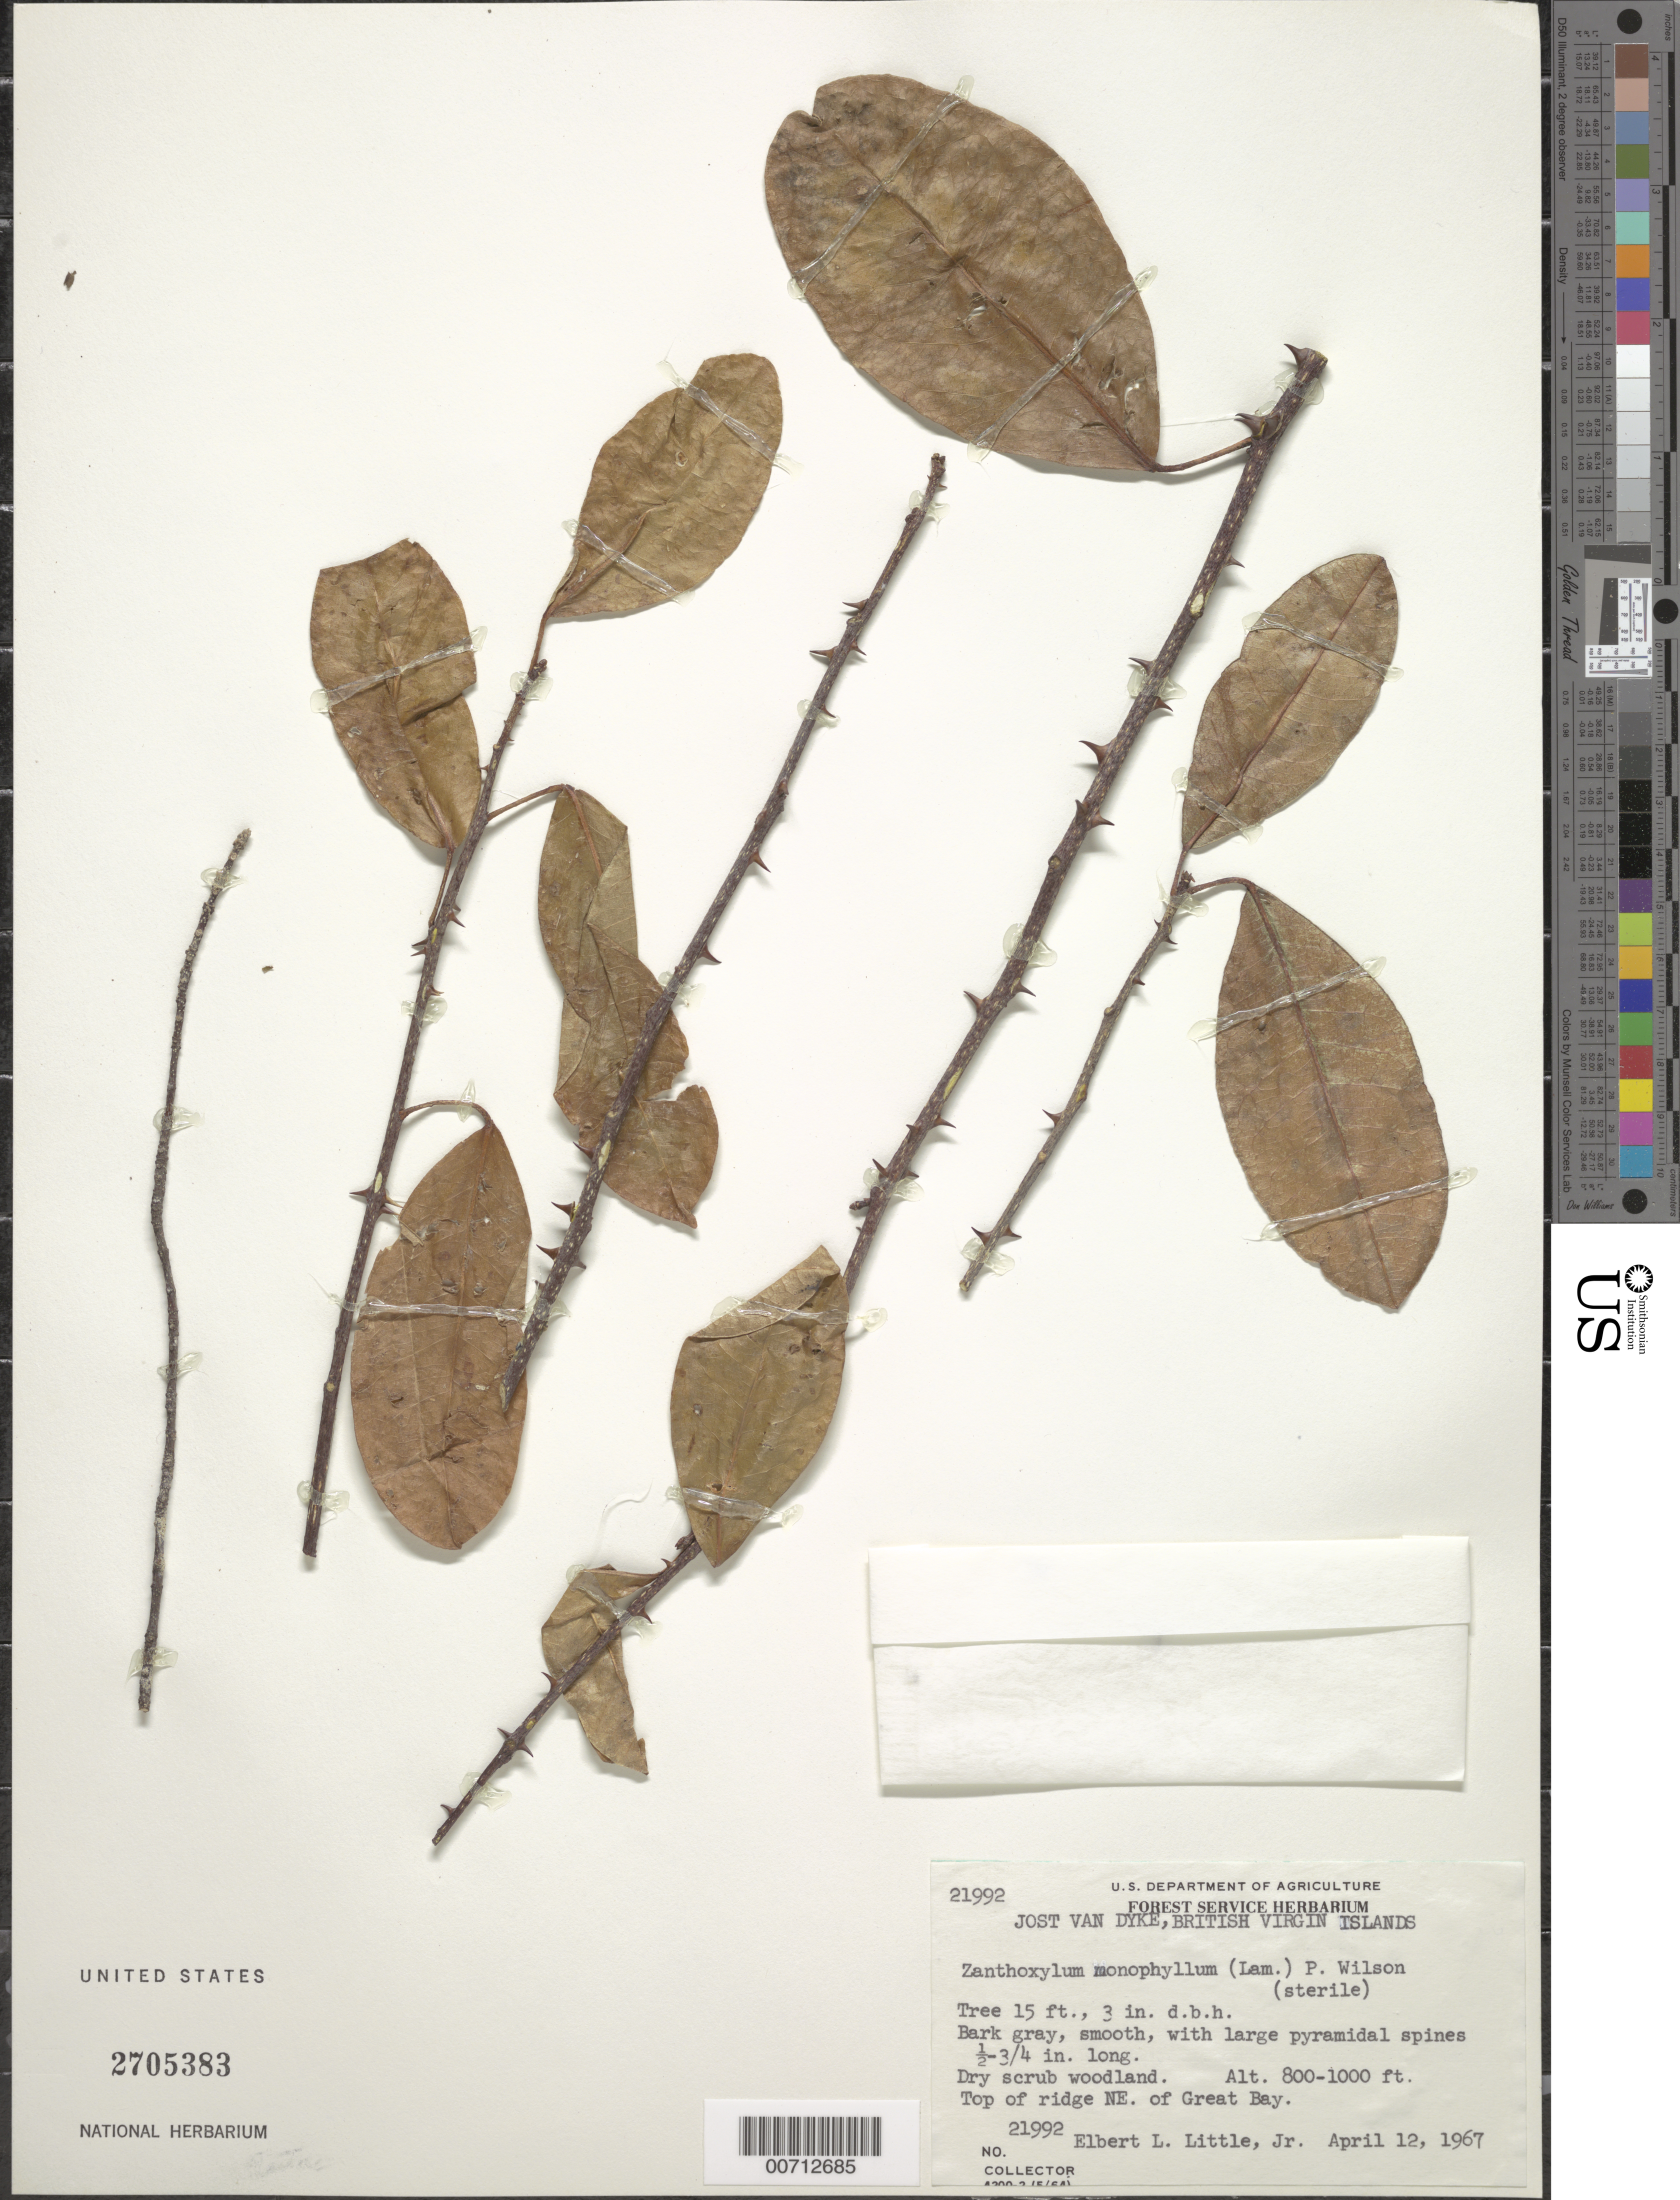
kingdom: Plantae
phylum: Tracheophyta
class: Magnoliopsida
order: Sapindales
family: Rutaceae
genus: Zanthoxylum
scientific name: Zanthoxylum monophyllum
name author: (Lam.) P. Wilson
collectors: E. L. Little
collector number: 21992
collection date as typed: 12 Apr 1967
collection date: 1967-04-12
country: British Virgin Islands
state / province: Jost Van Dyke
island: Jost Van Dyke Island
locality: Great Bay, top of Ridge NE of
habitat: Dry scrub woodland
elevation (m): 244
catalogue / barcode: US 2705383